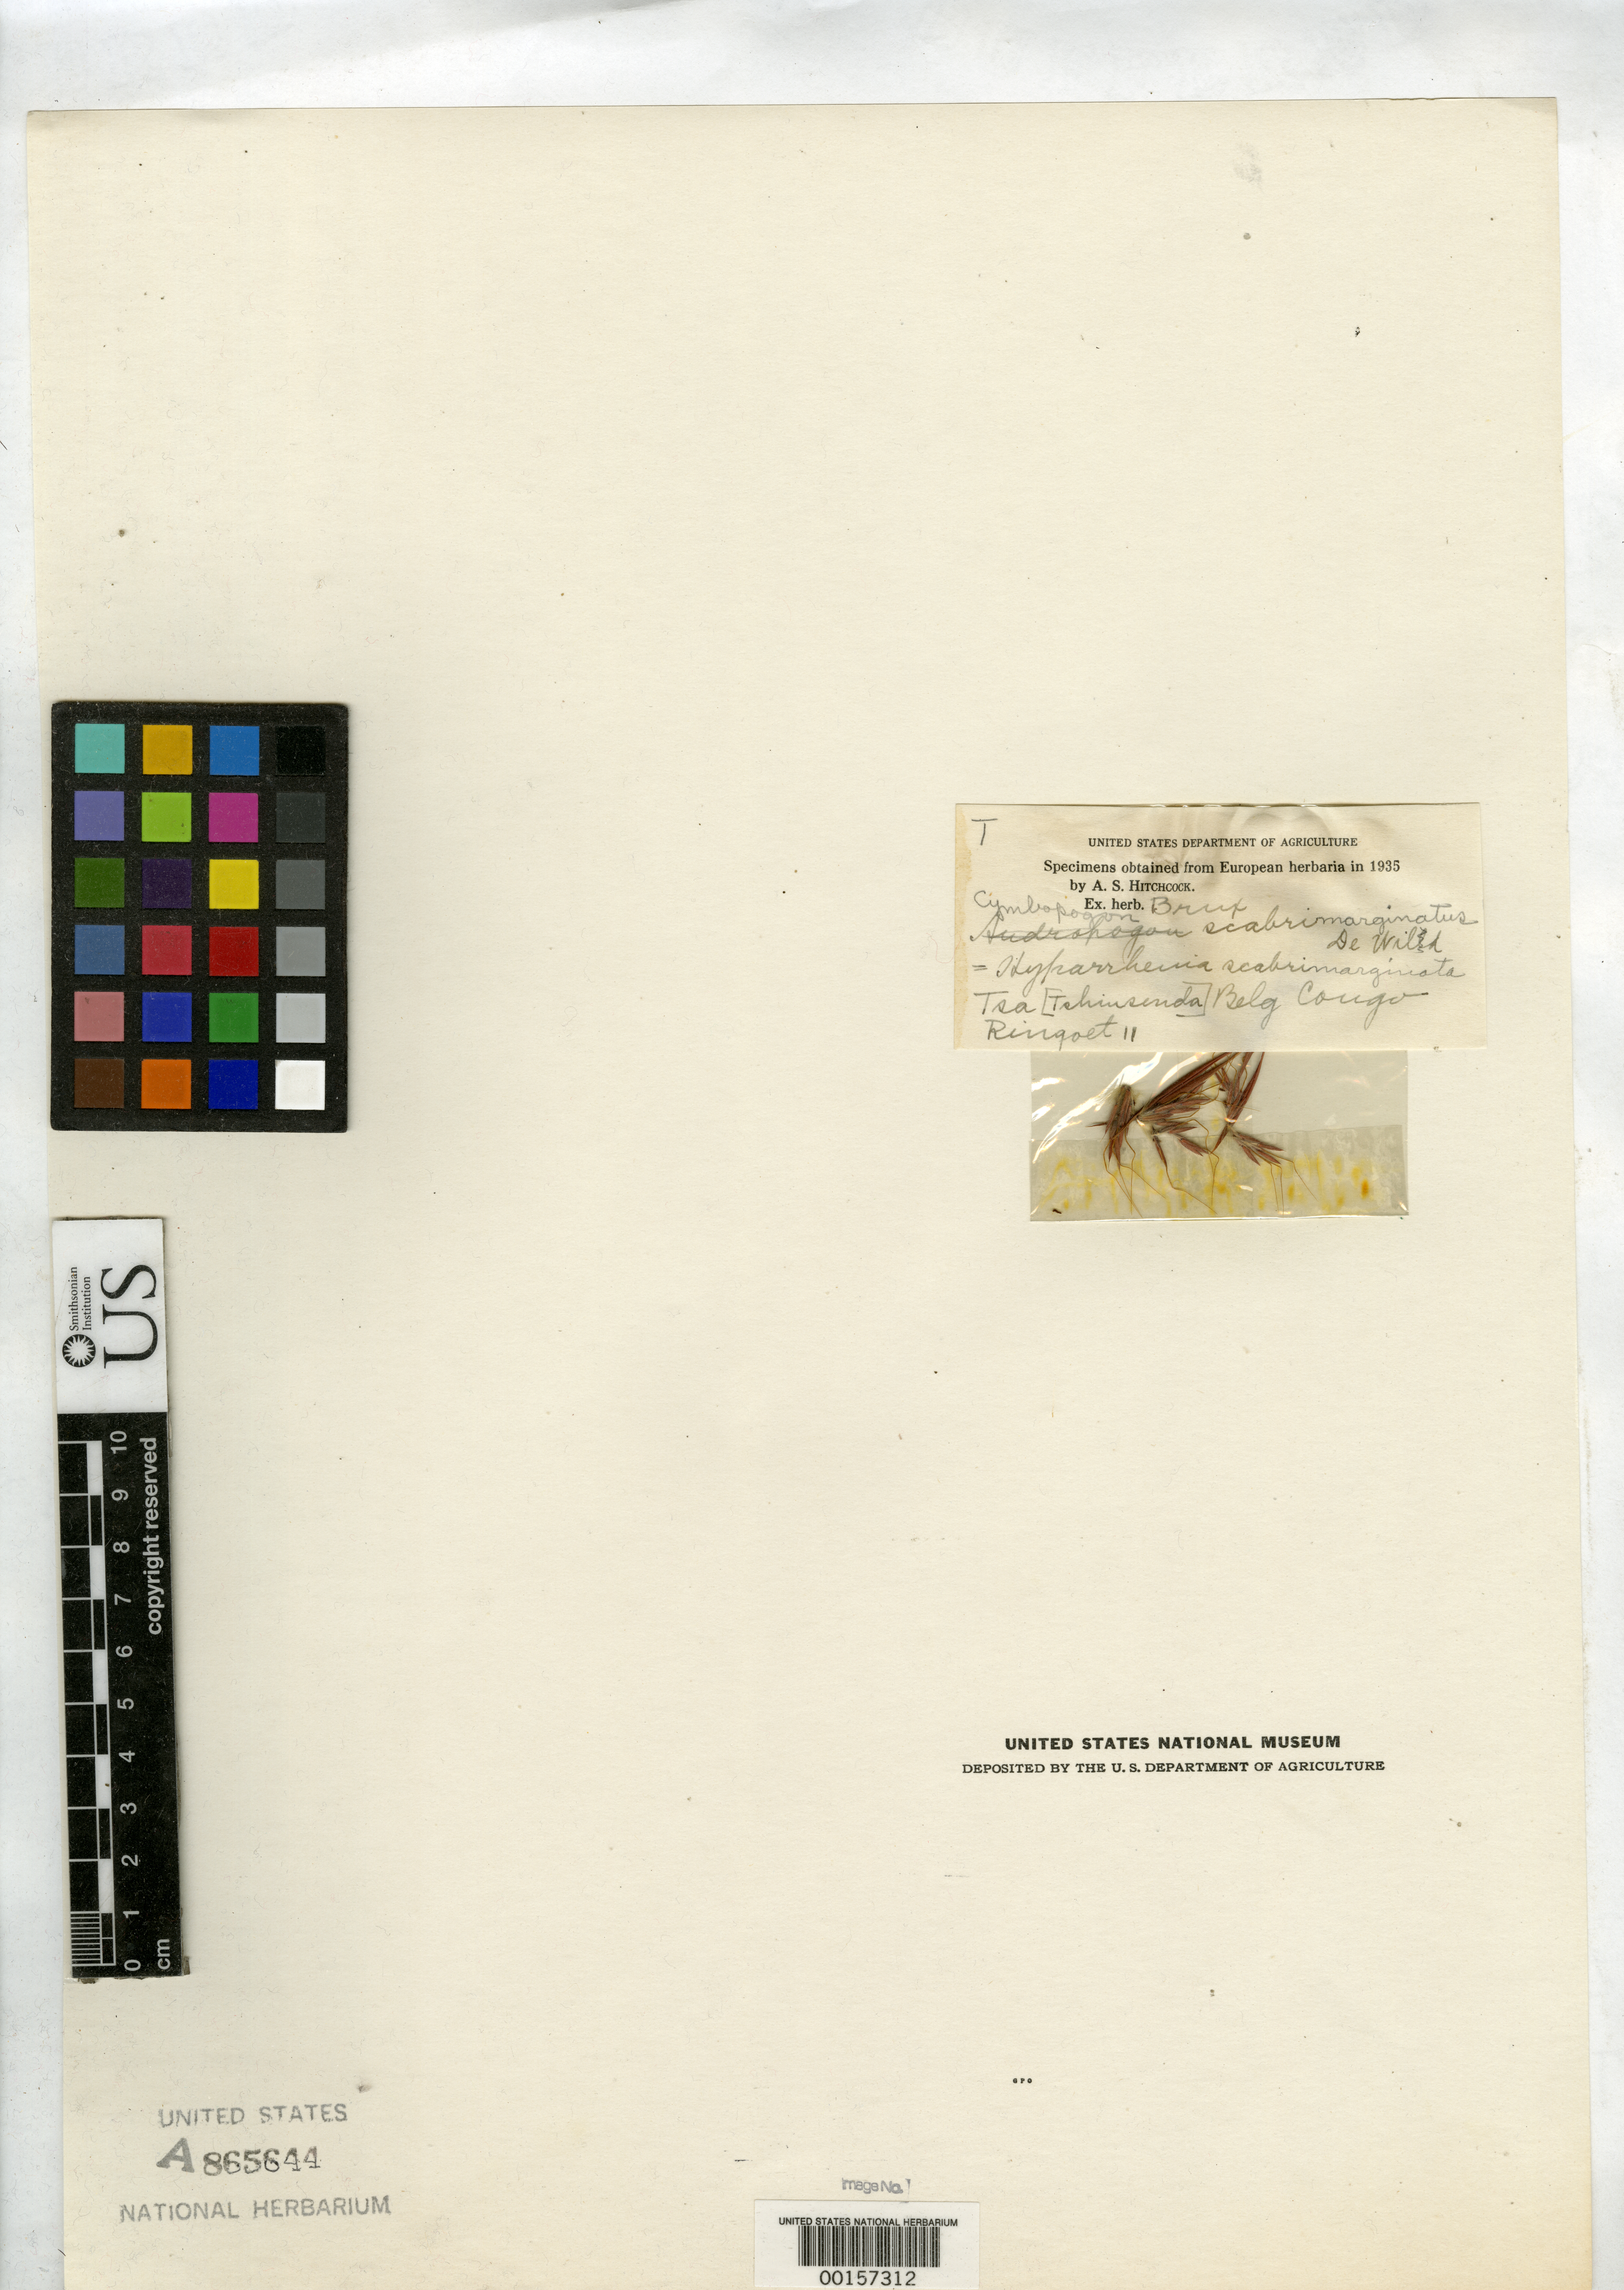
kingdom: Plantae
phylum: Tracheophyta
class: Liliopsida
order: Poales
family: Poaceae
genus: Cymbopogon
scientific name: Cymbopogon scabrimarginatus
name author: De Wild.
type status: Type Fragment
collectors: A. Ringoet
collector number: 11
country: Congo, Democratic Republic of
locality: Tshinsenda.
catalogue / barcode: US 865644A